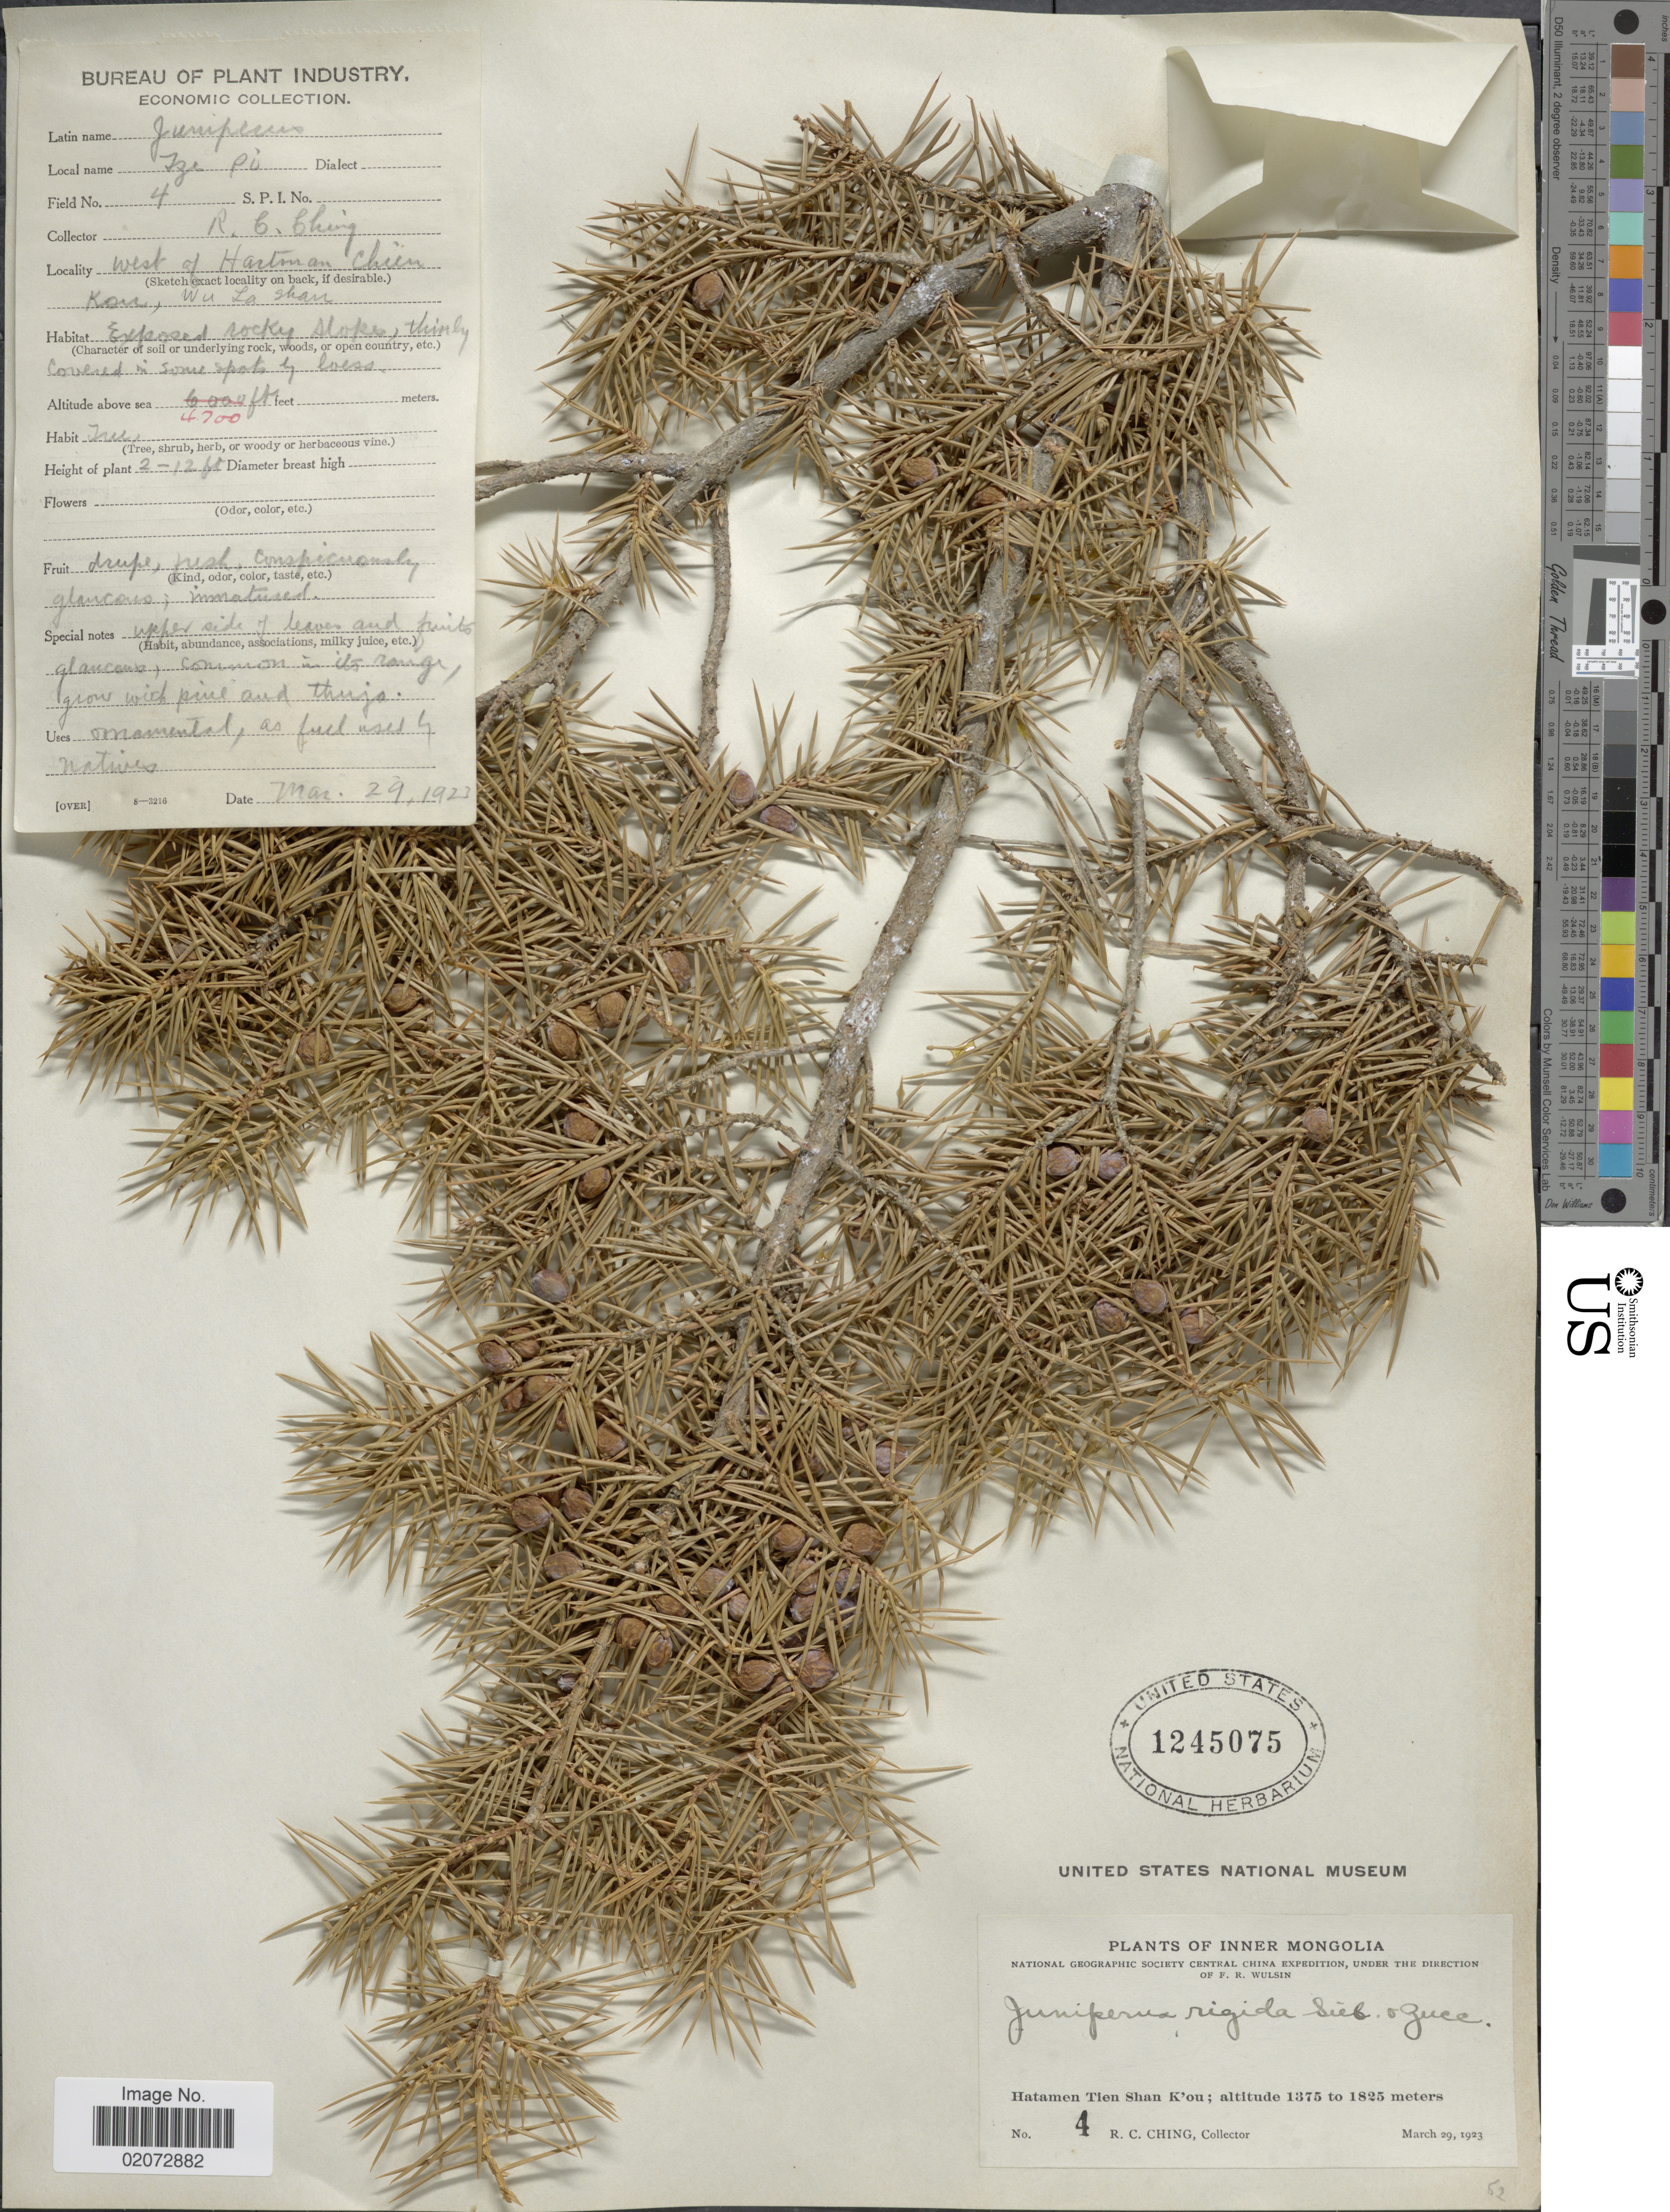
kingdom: Plantae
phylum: Tracheophyta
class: Pinopsida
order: Pinales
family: Cupressaceae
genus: Juniperus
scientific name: Juniperus rigida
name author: Siebold & Zucc.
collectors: R. C. Ching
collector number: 4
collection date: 1923-03-29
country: China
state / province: Nei Monggol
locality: Inner Mongolia, Hatamen Tien Shan K'ou, west of Hartman Chien Kou, Wu La Shan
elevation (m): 1433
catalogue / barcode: US 1245075